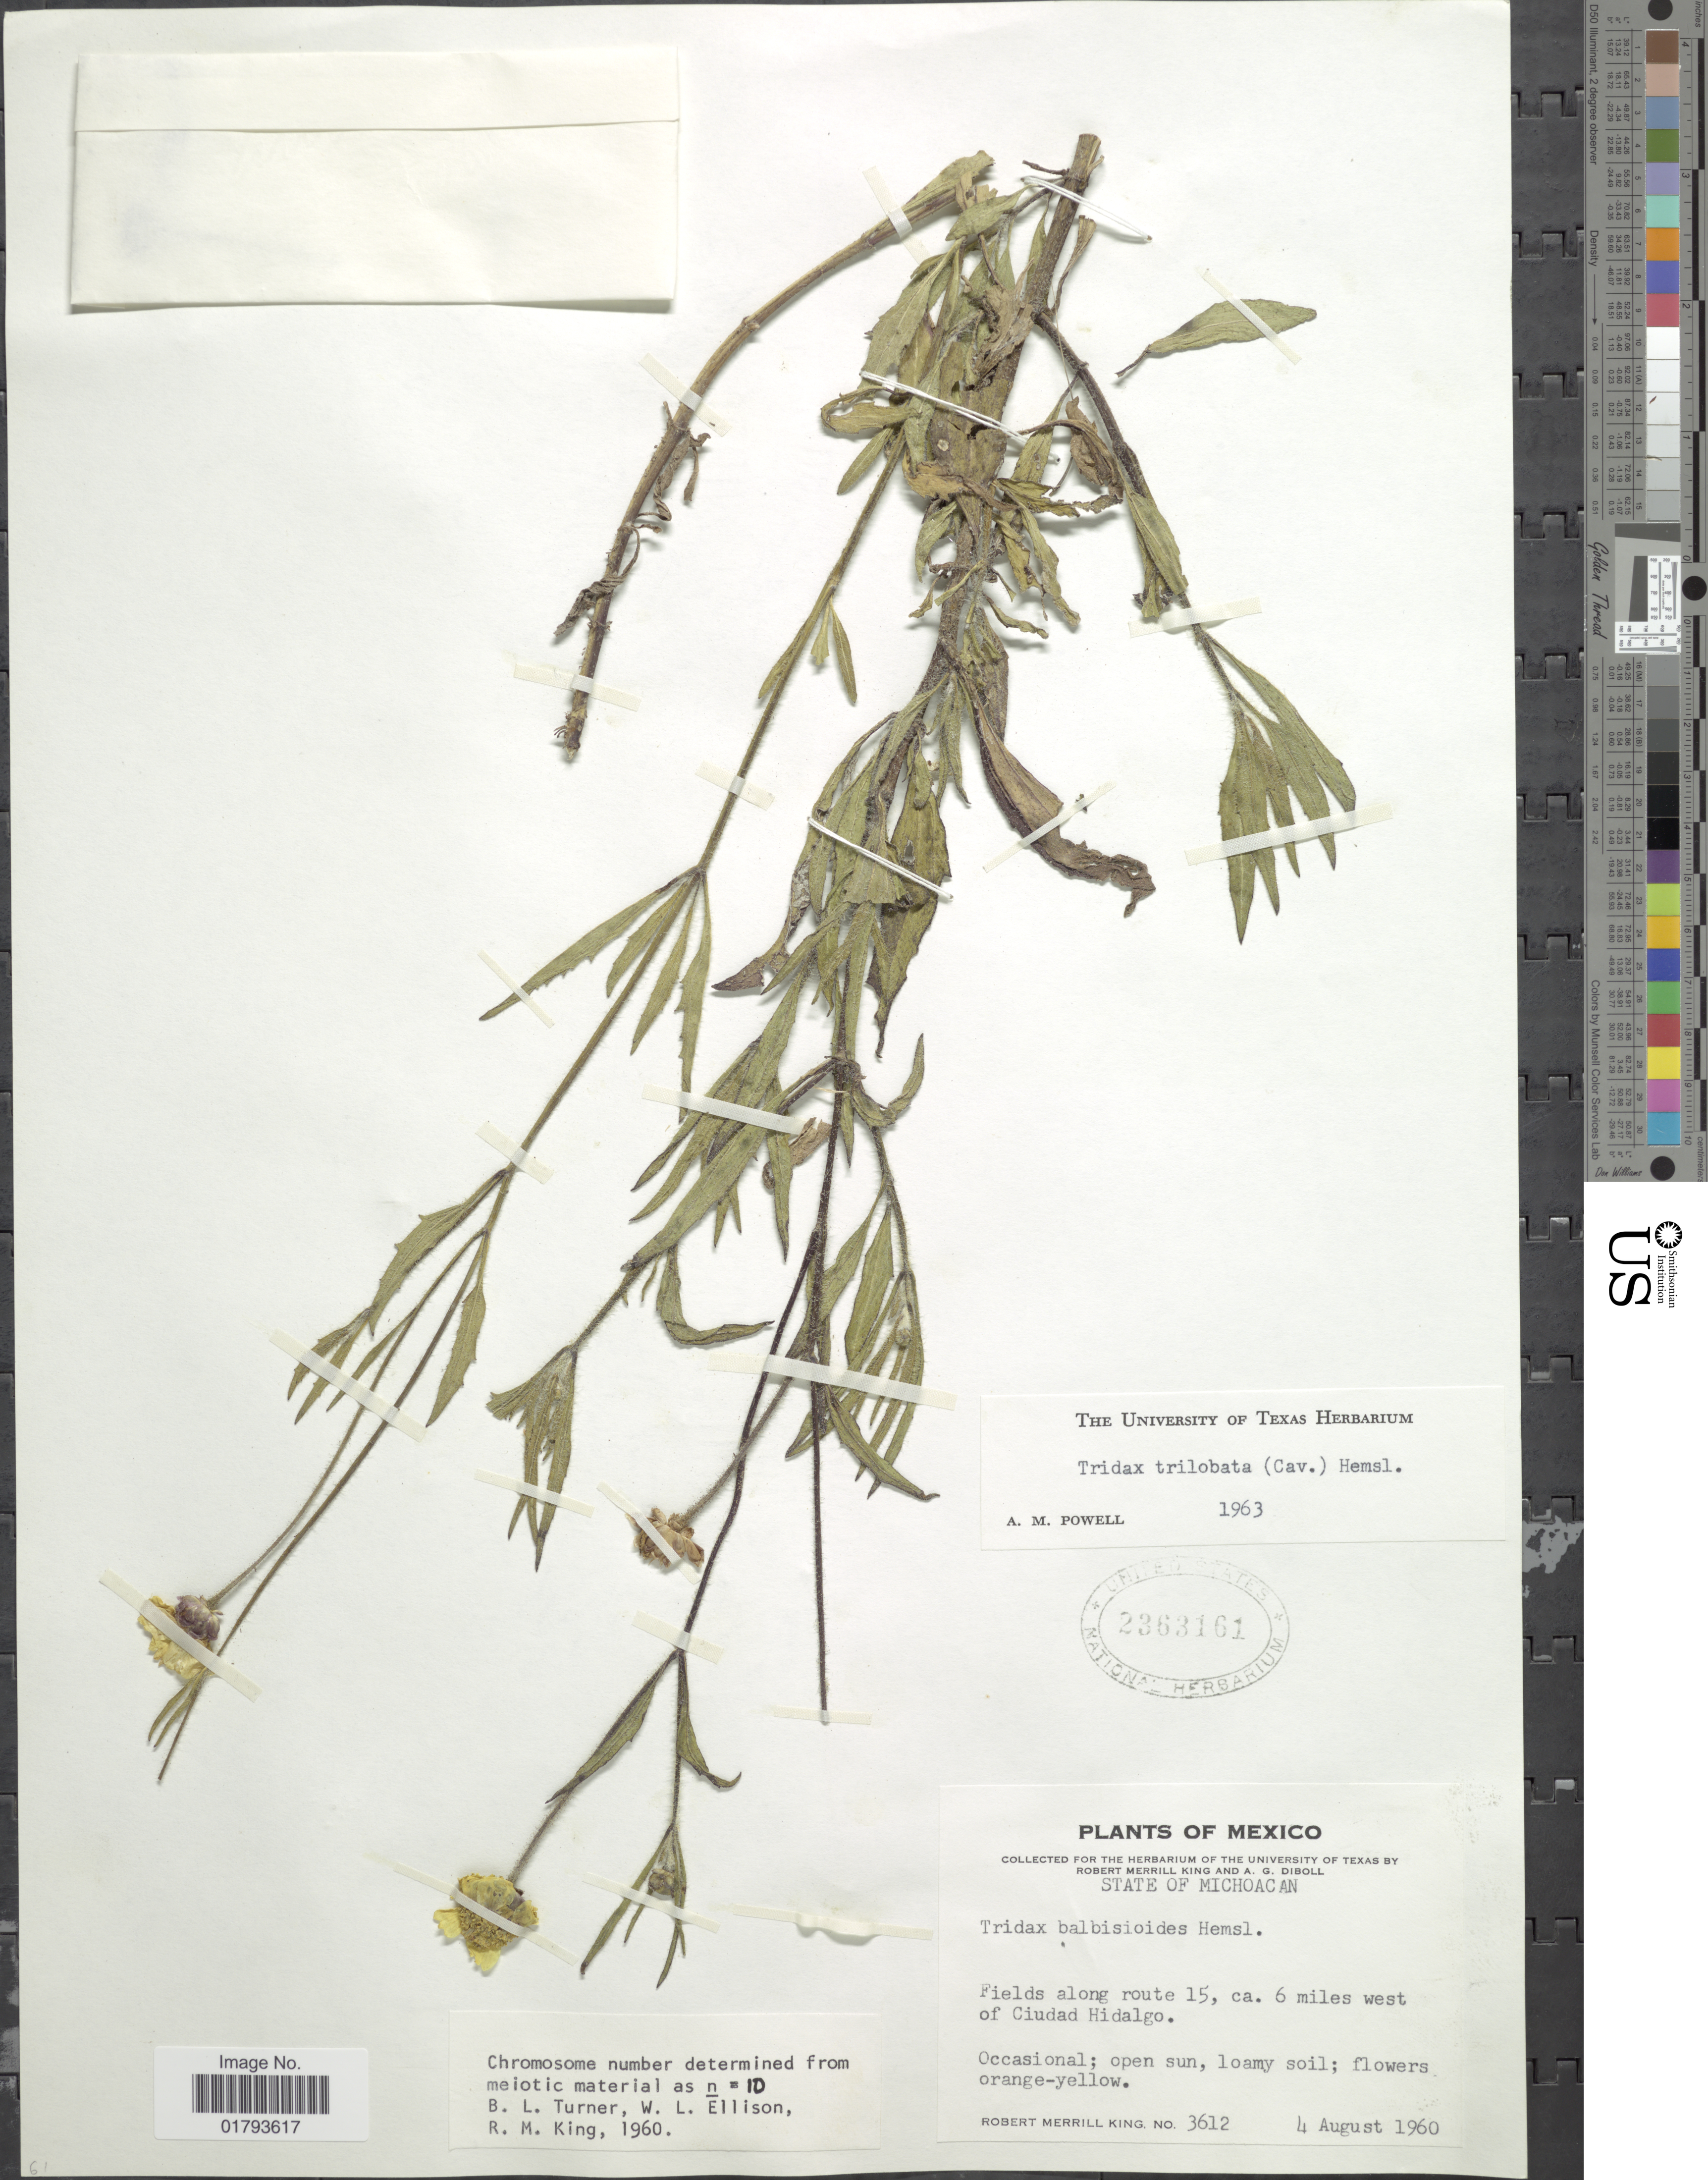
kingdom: Plantae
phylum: Tracheophyta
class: Magnoliopsida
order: Asterales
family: Asteraceae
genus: Tridax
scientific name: Tridax trilobata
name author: (Cav.) Hemsl.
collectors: R. M. King & A. Diboll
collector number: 3612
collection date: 1960-08-04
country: Mexico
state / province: Michoacán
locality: States of Michoacan, Fields along route 15, ca. 6 miles west of Ciudad Hidalgo.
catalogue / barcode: US 2363161